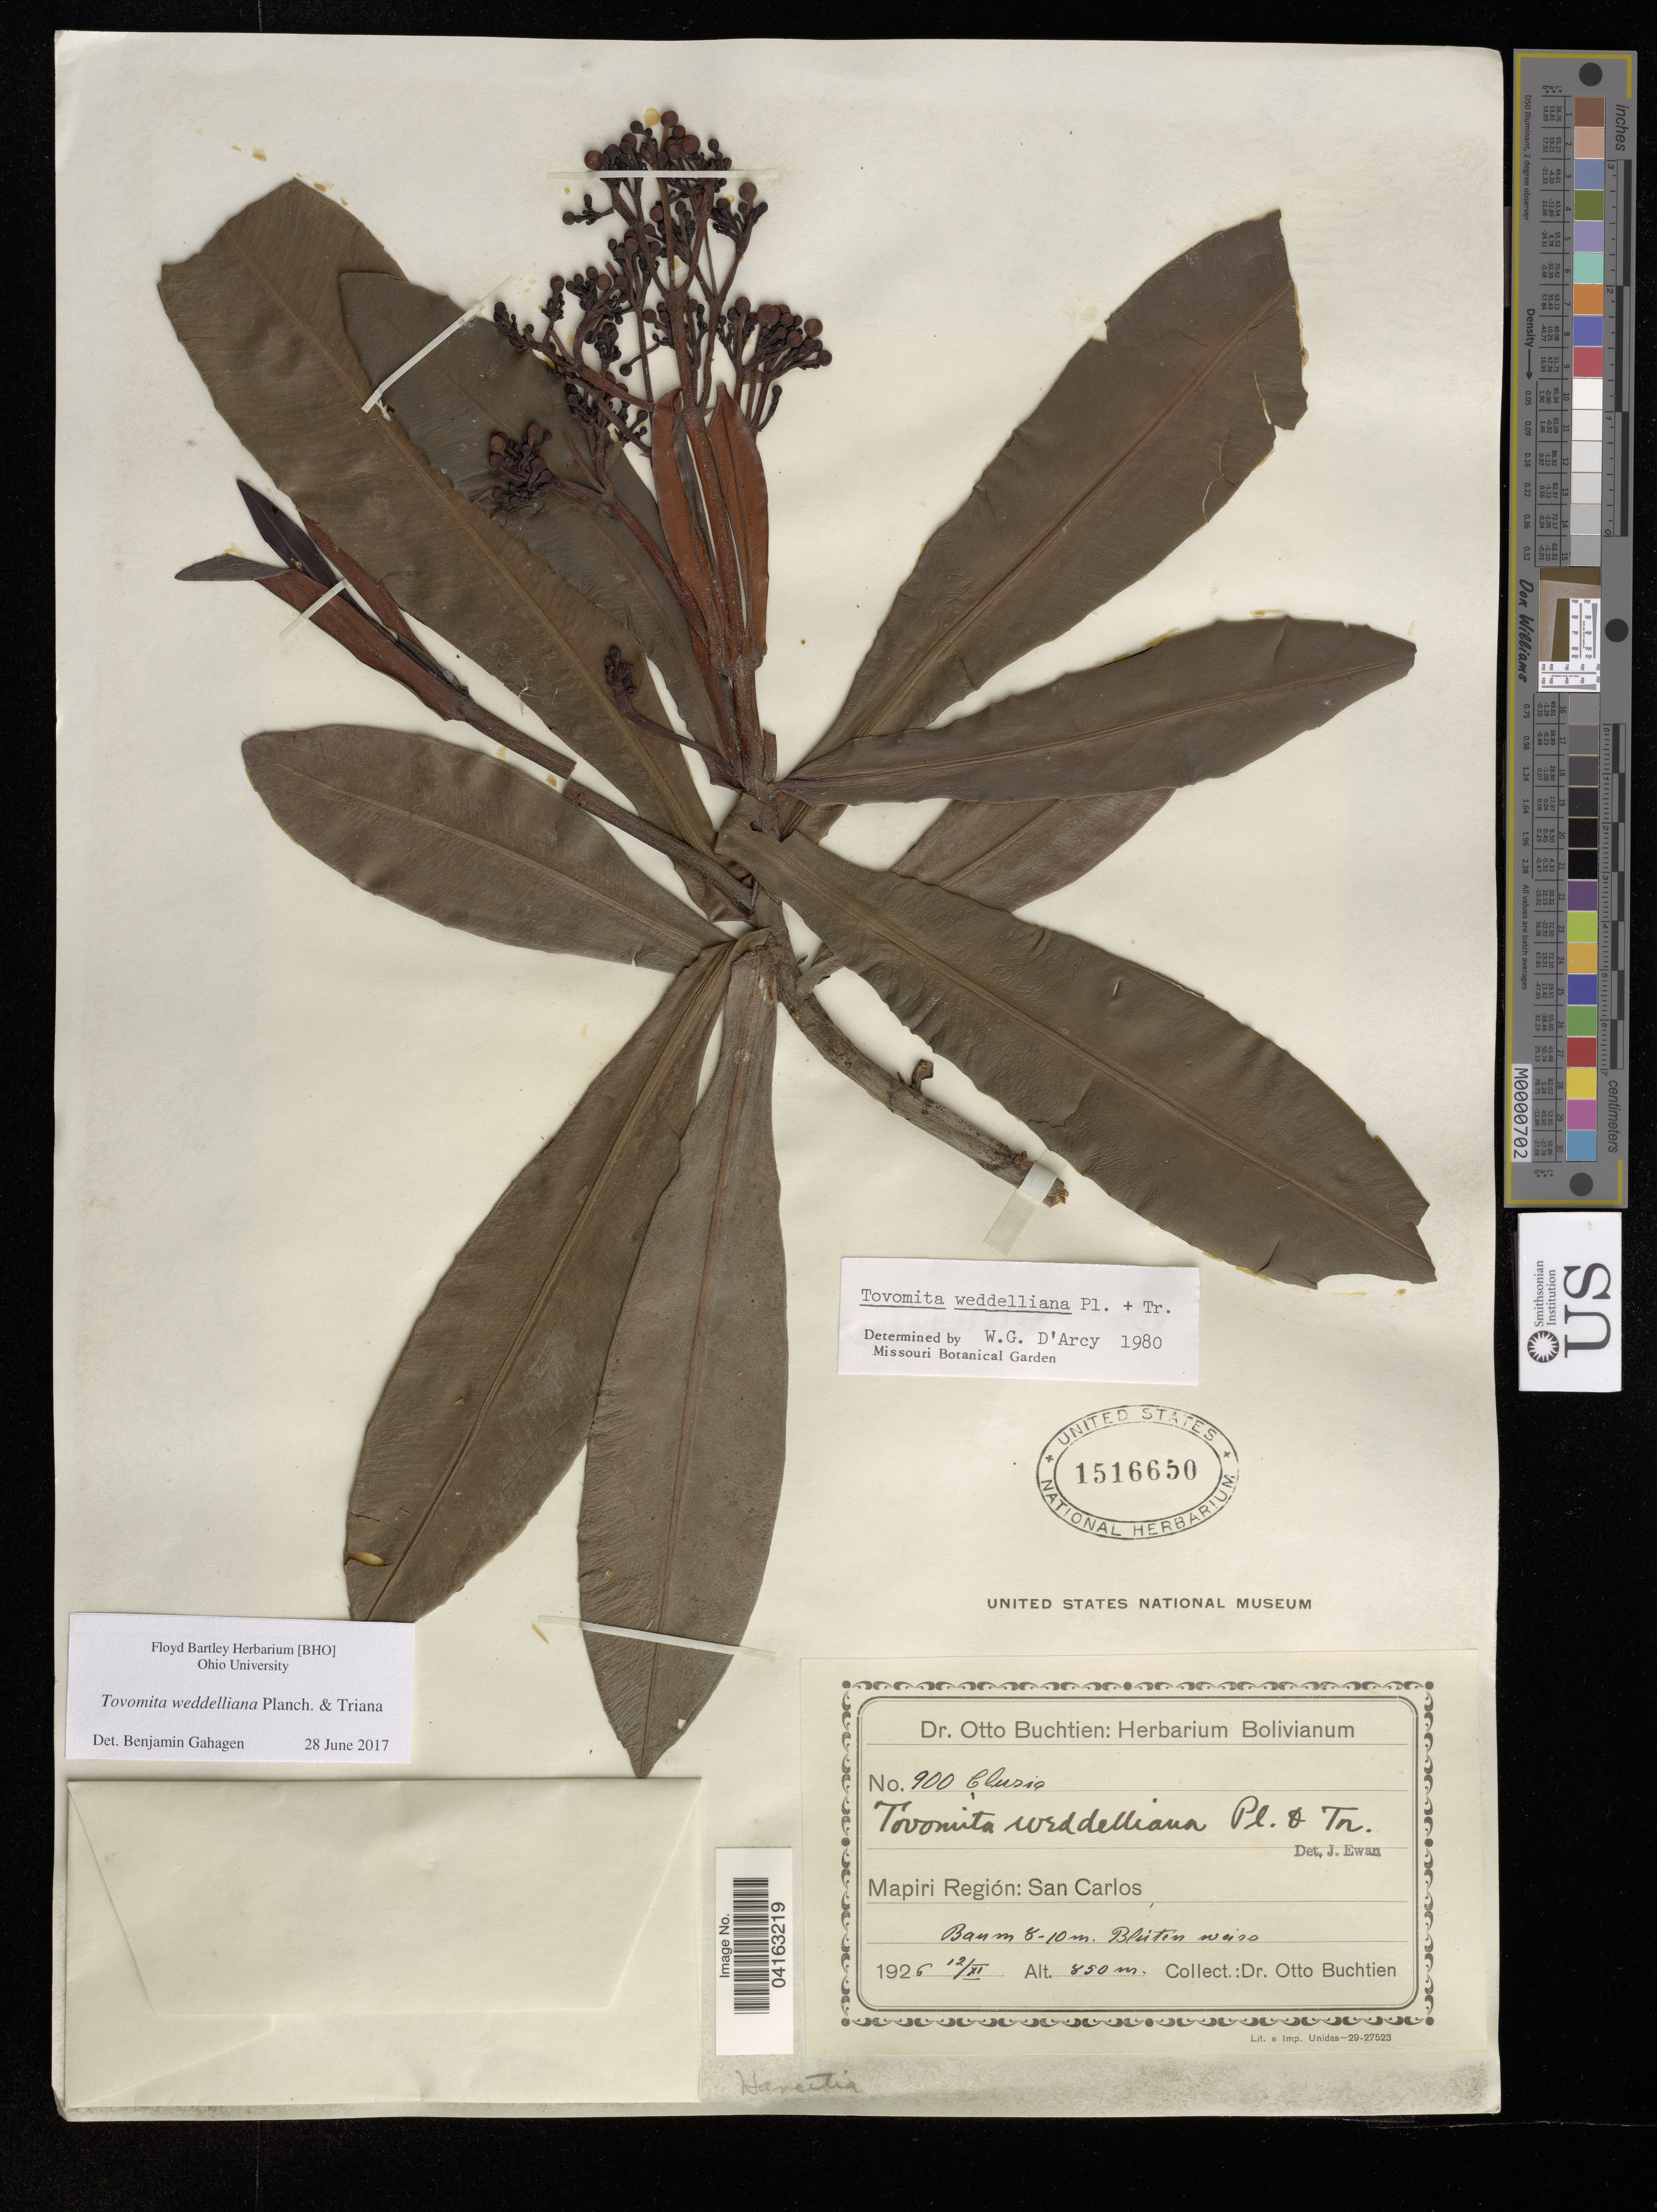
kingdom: Plantae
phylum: Tracheophyta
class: Magnoliopsida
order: Malpighiales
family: Clusiaceae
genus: Tovomita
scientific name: Tovomita weddelliana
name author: Planch. & Triana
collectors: O. Buchtien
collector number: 900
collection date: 1926-11-12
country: Bolivia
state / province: La Paz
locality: Mapiri Región: San Carlos.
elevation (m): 850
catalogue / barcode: US 1516650